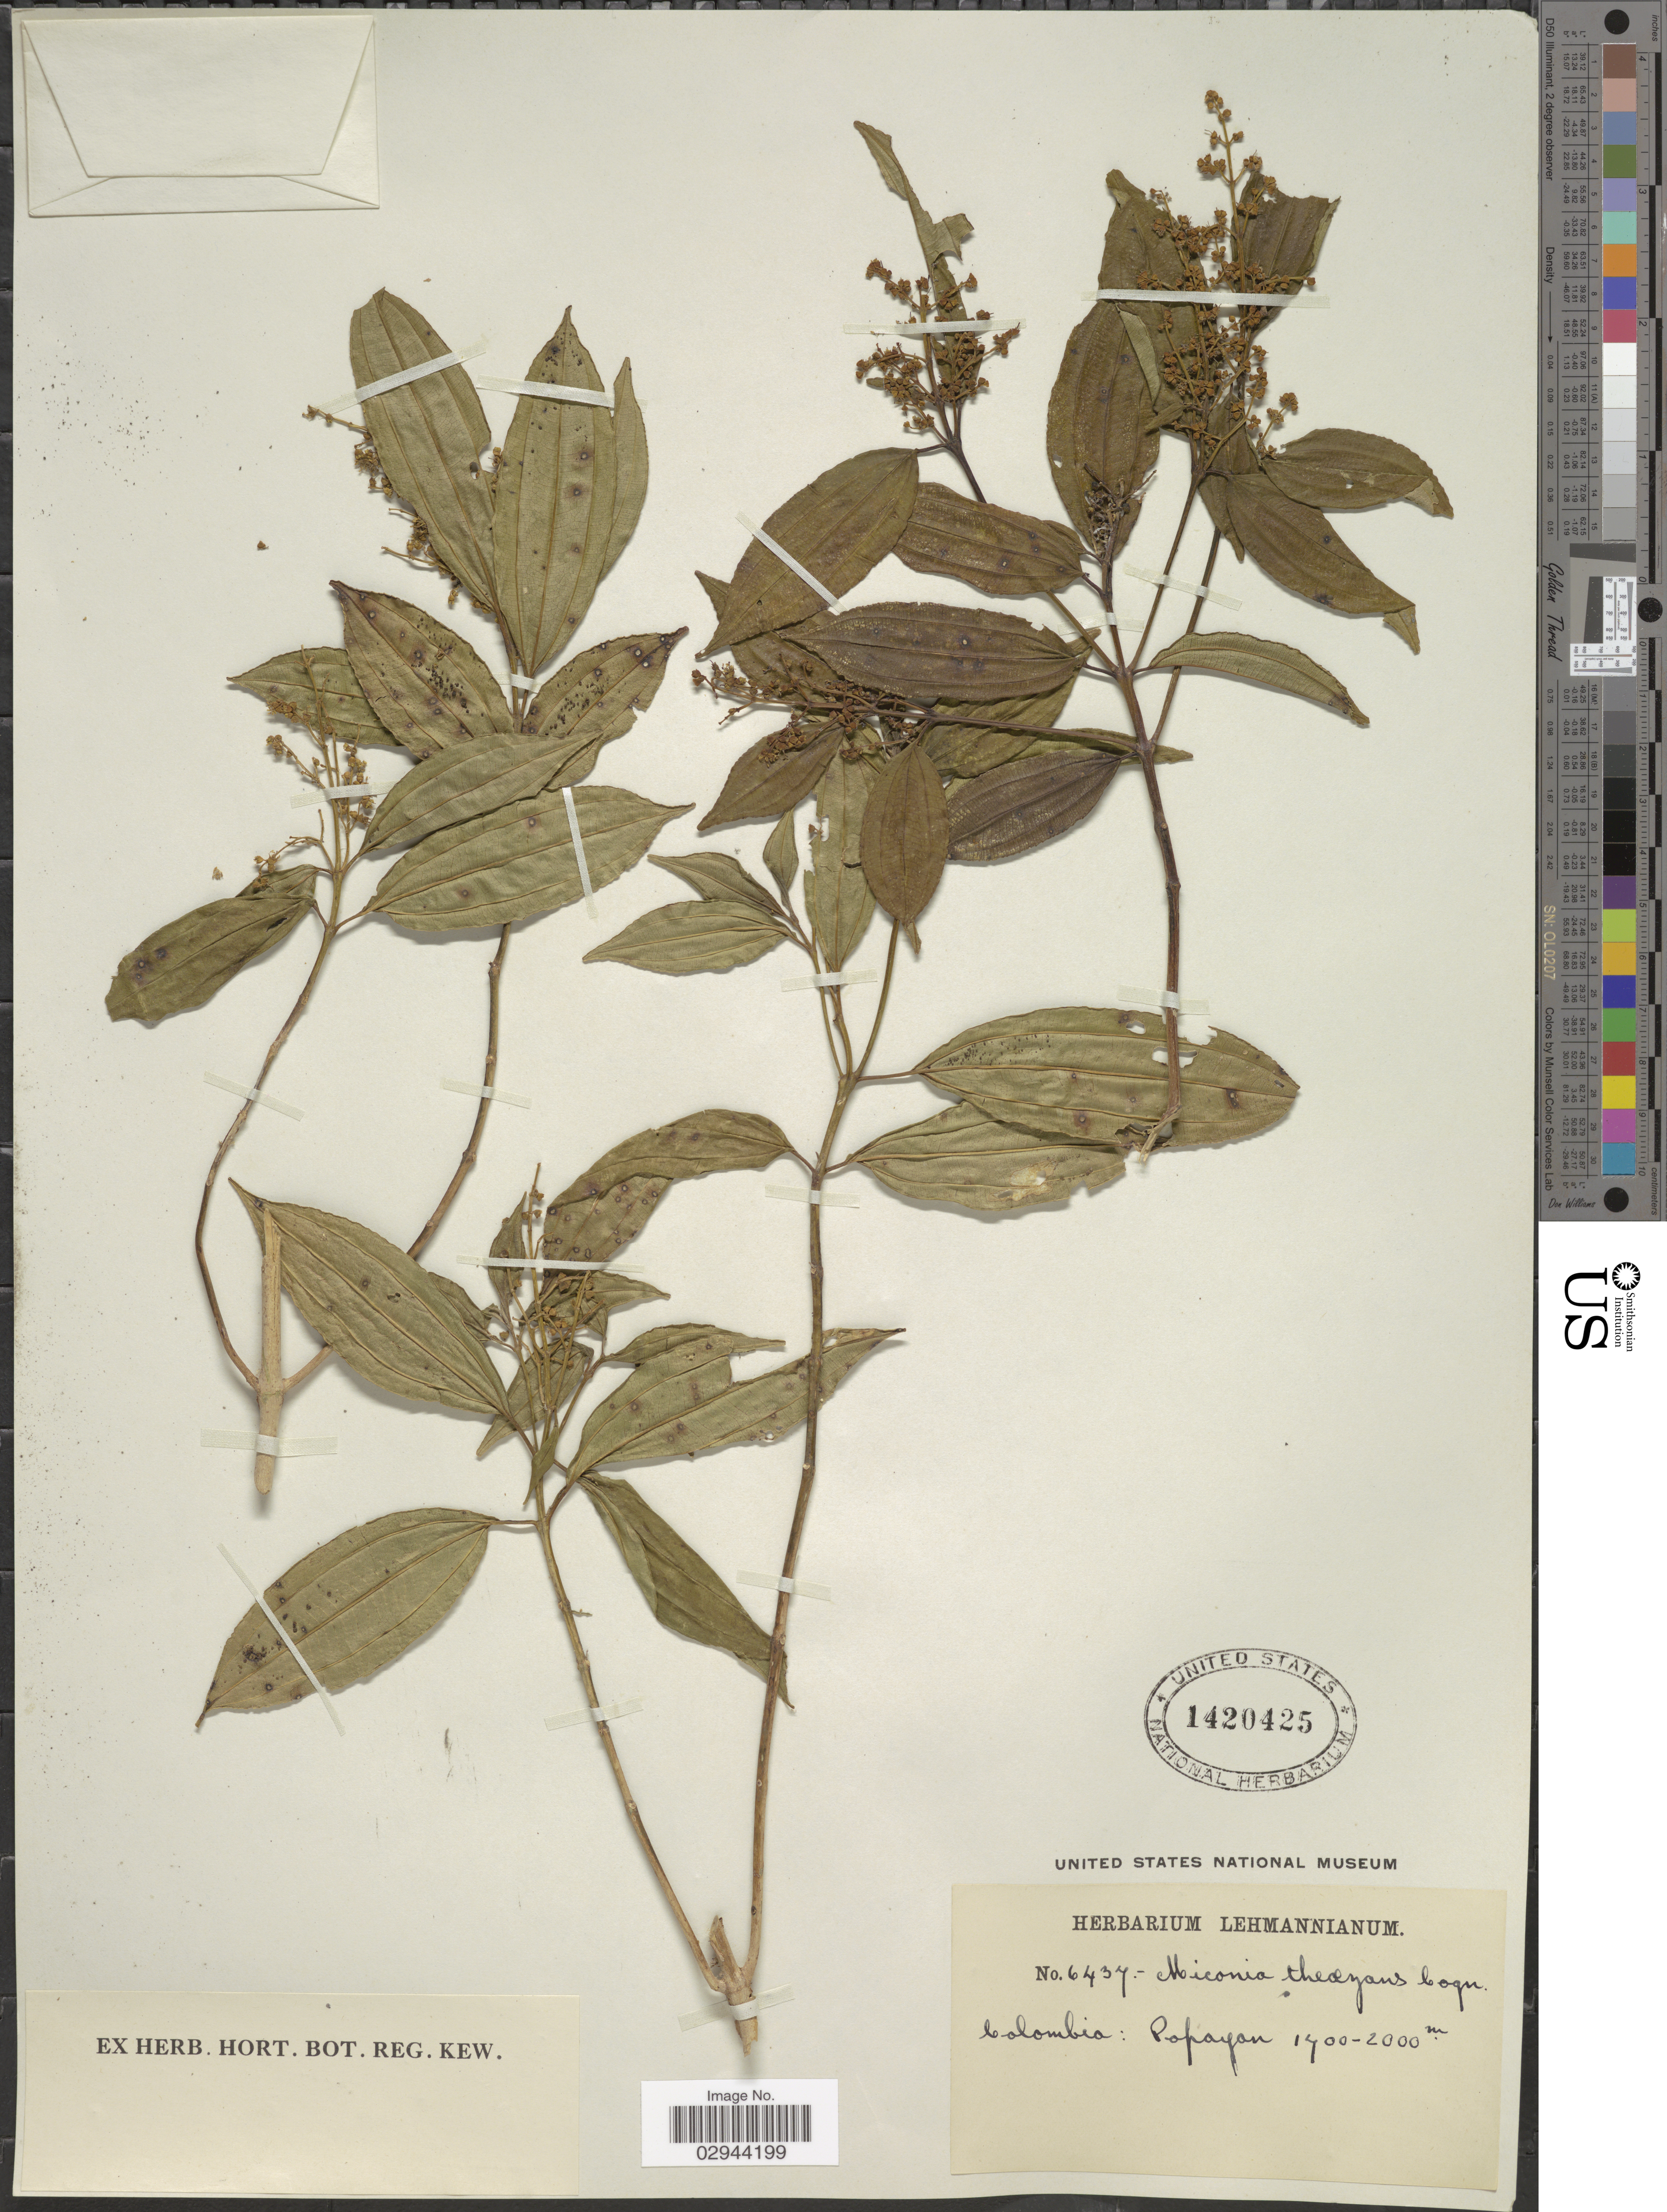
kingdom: Plantae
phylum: Tracheophyta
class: Magnoliopsida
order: Myrtales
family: Melastomataceae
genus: Miconia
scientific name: Miconia theizans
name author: (Bonpl.) Cogn.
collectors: ex herb. Lehmannianum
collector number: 6437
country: Colombia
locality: Popayan.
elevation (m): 1700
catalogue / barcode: US 1420425